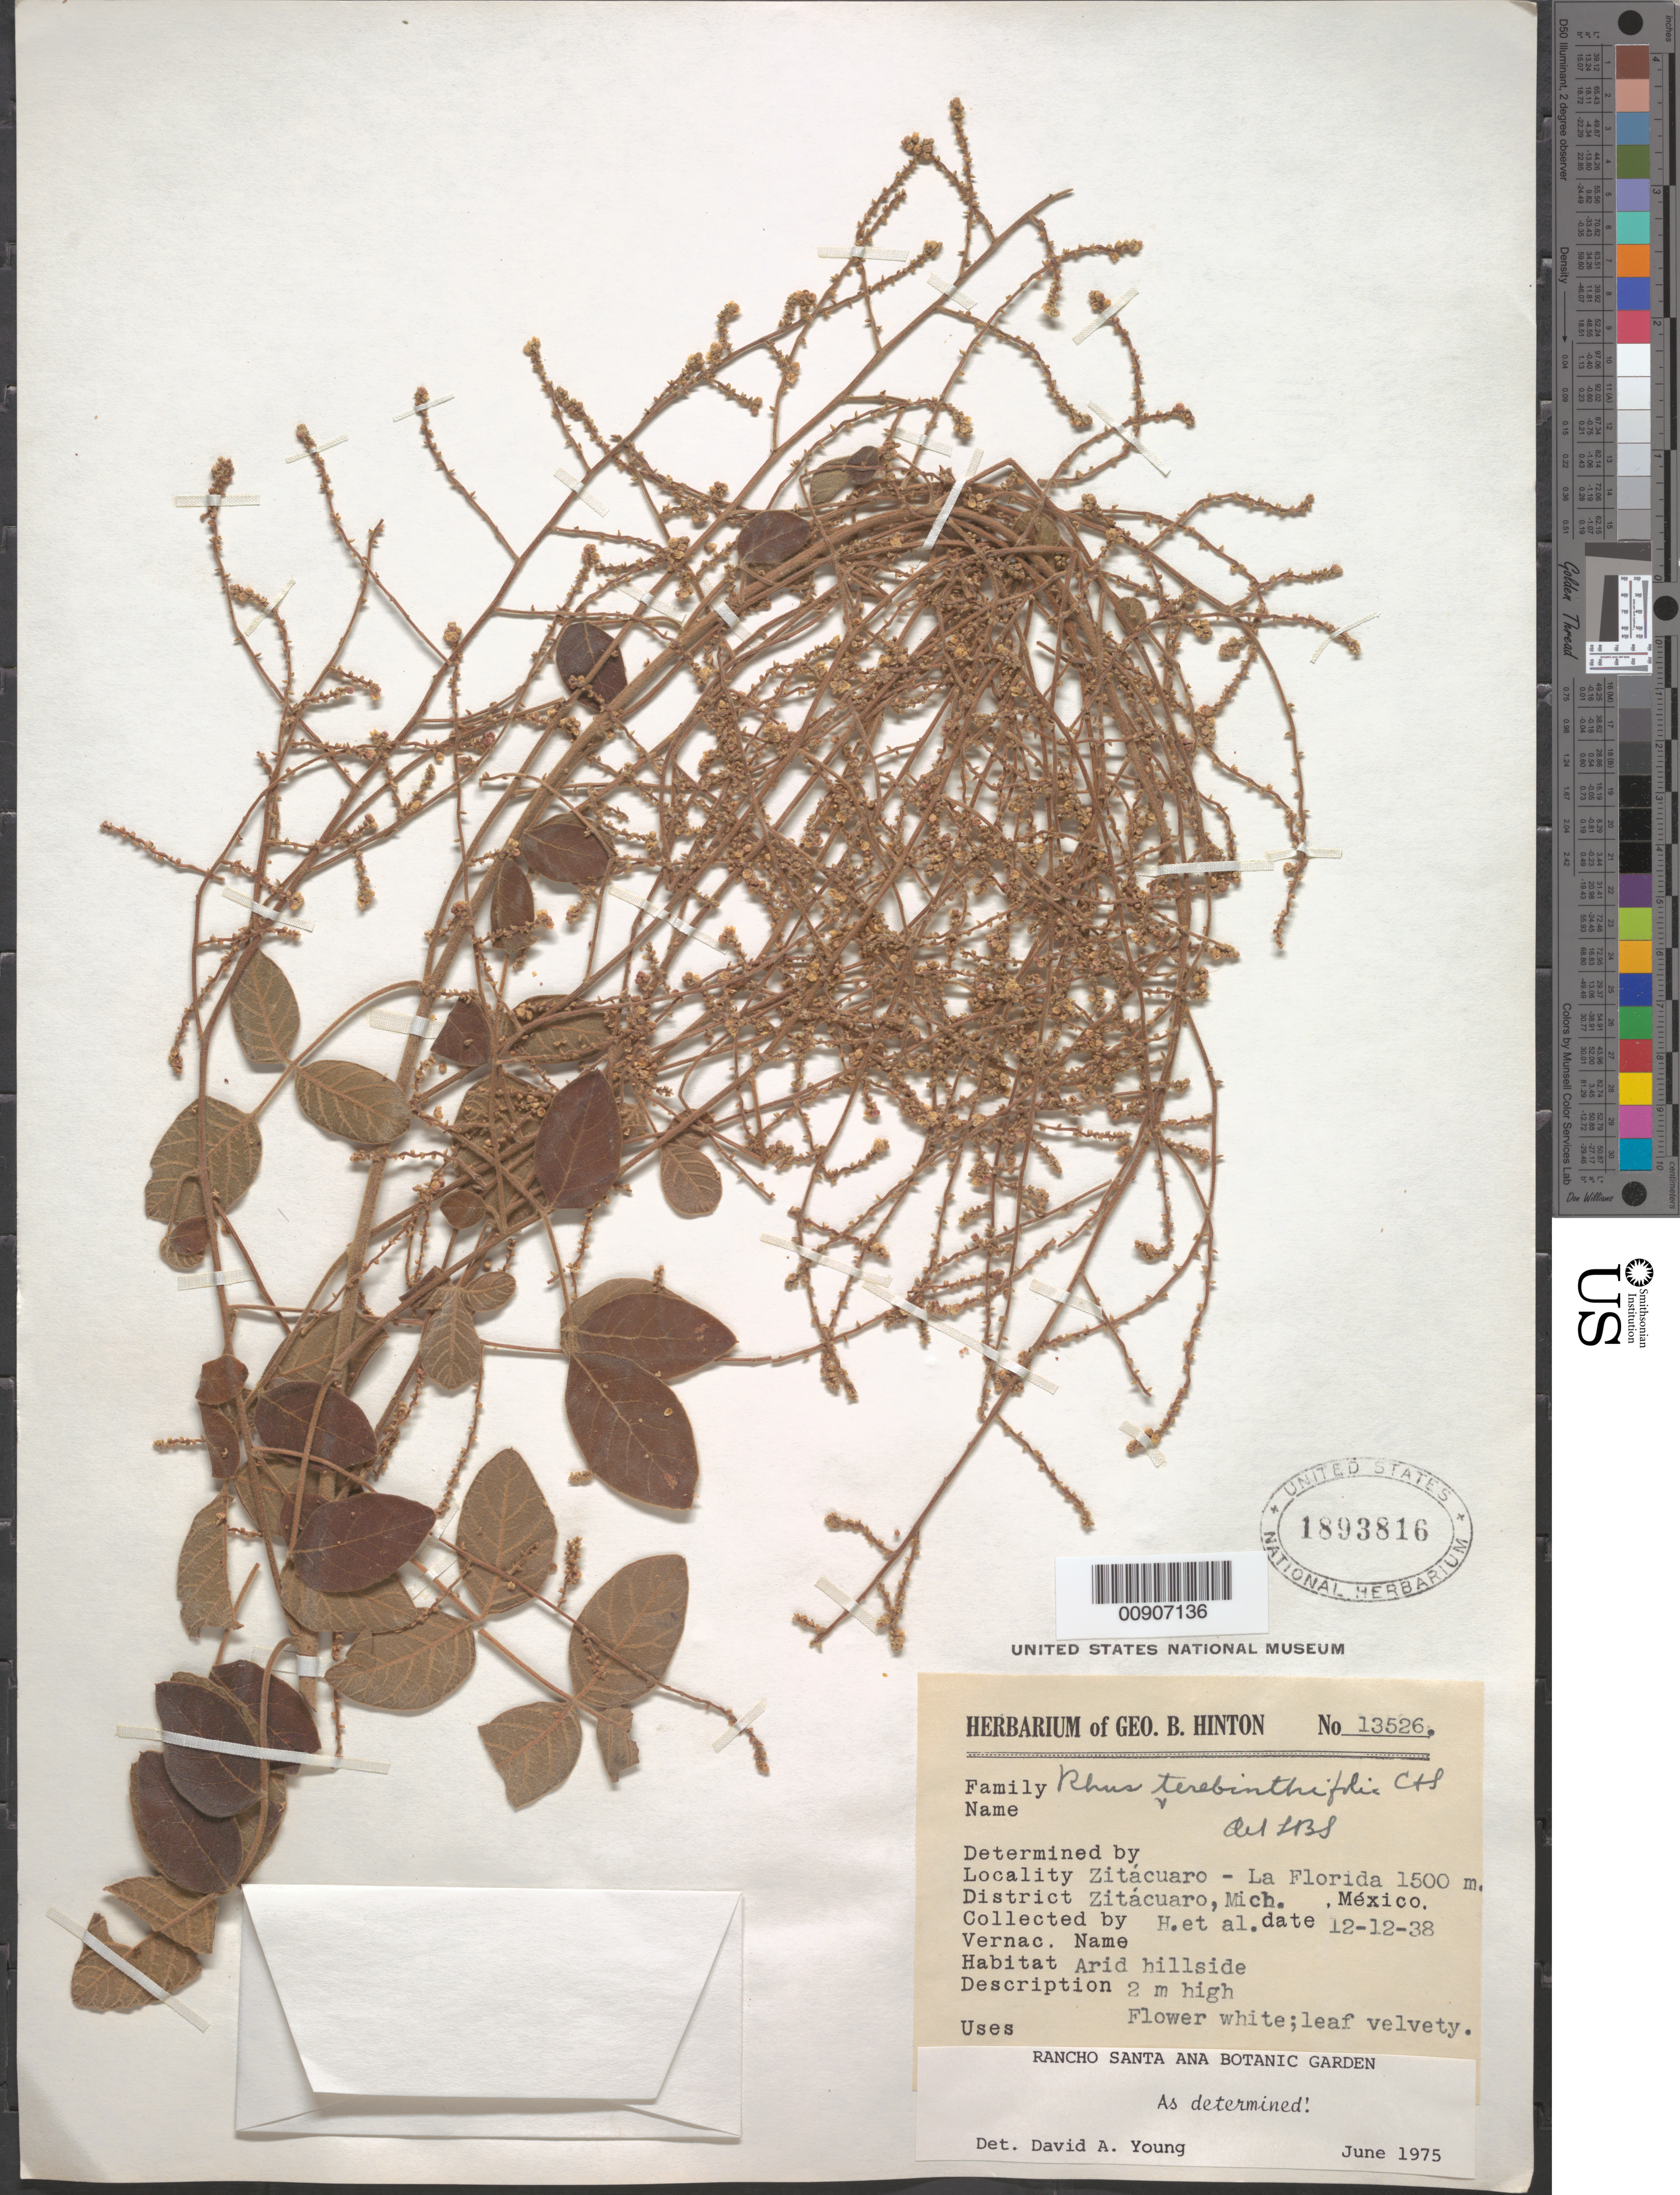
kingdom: Plantae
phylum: Tracheophyta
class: Magnoliopsida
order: Sapindales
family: Anacardiaceae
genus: Rhus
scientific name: Rhus terebinthifolia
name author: Schltdl. & Cham.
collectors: G. B. Hinton & et al.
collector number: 13526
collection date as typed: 12 Dec 1938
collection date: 1938-12-12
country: Mexico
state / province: Michoacán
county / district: Zitácuaro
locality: Zitácuaro - La Florida, District Zitácuaro, Michoacán.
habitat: Arid hillside.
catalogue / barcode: US 1893816